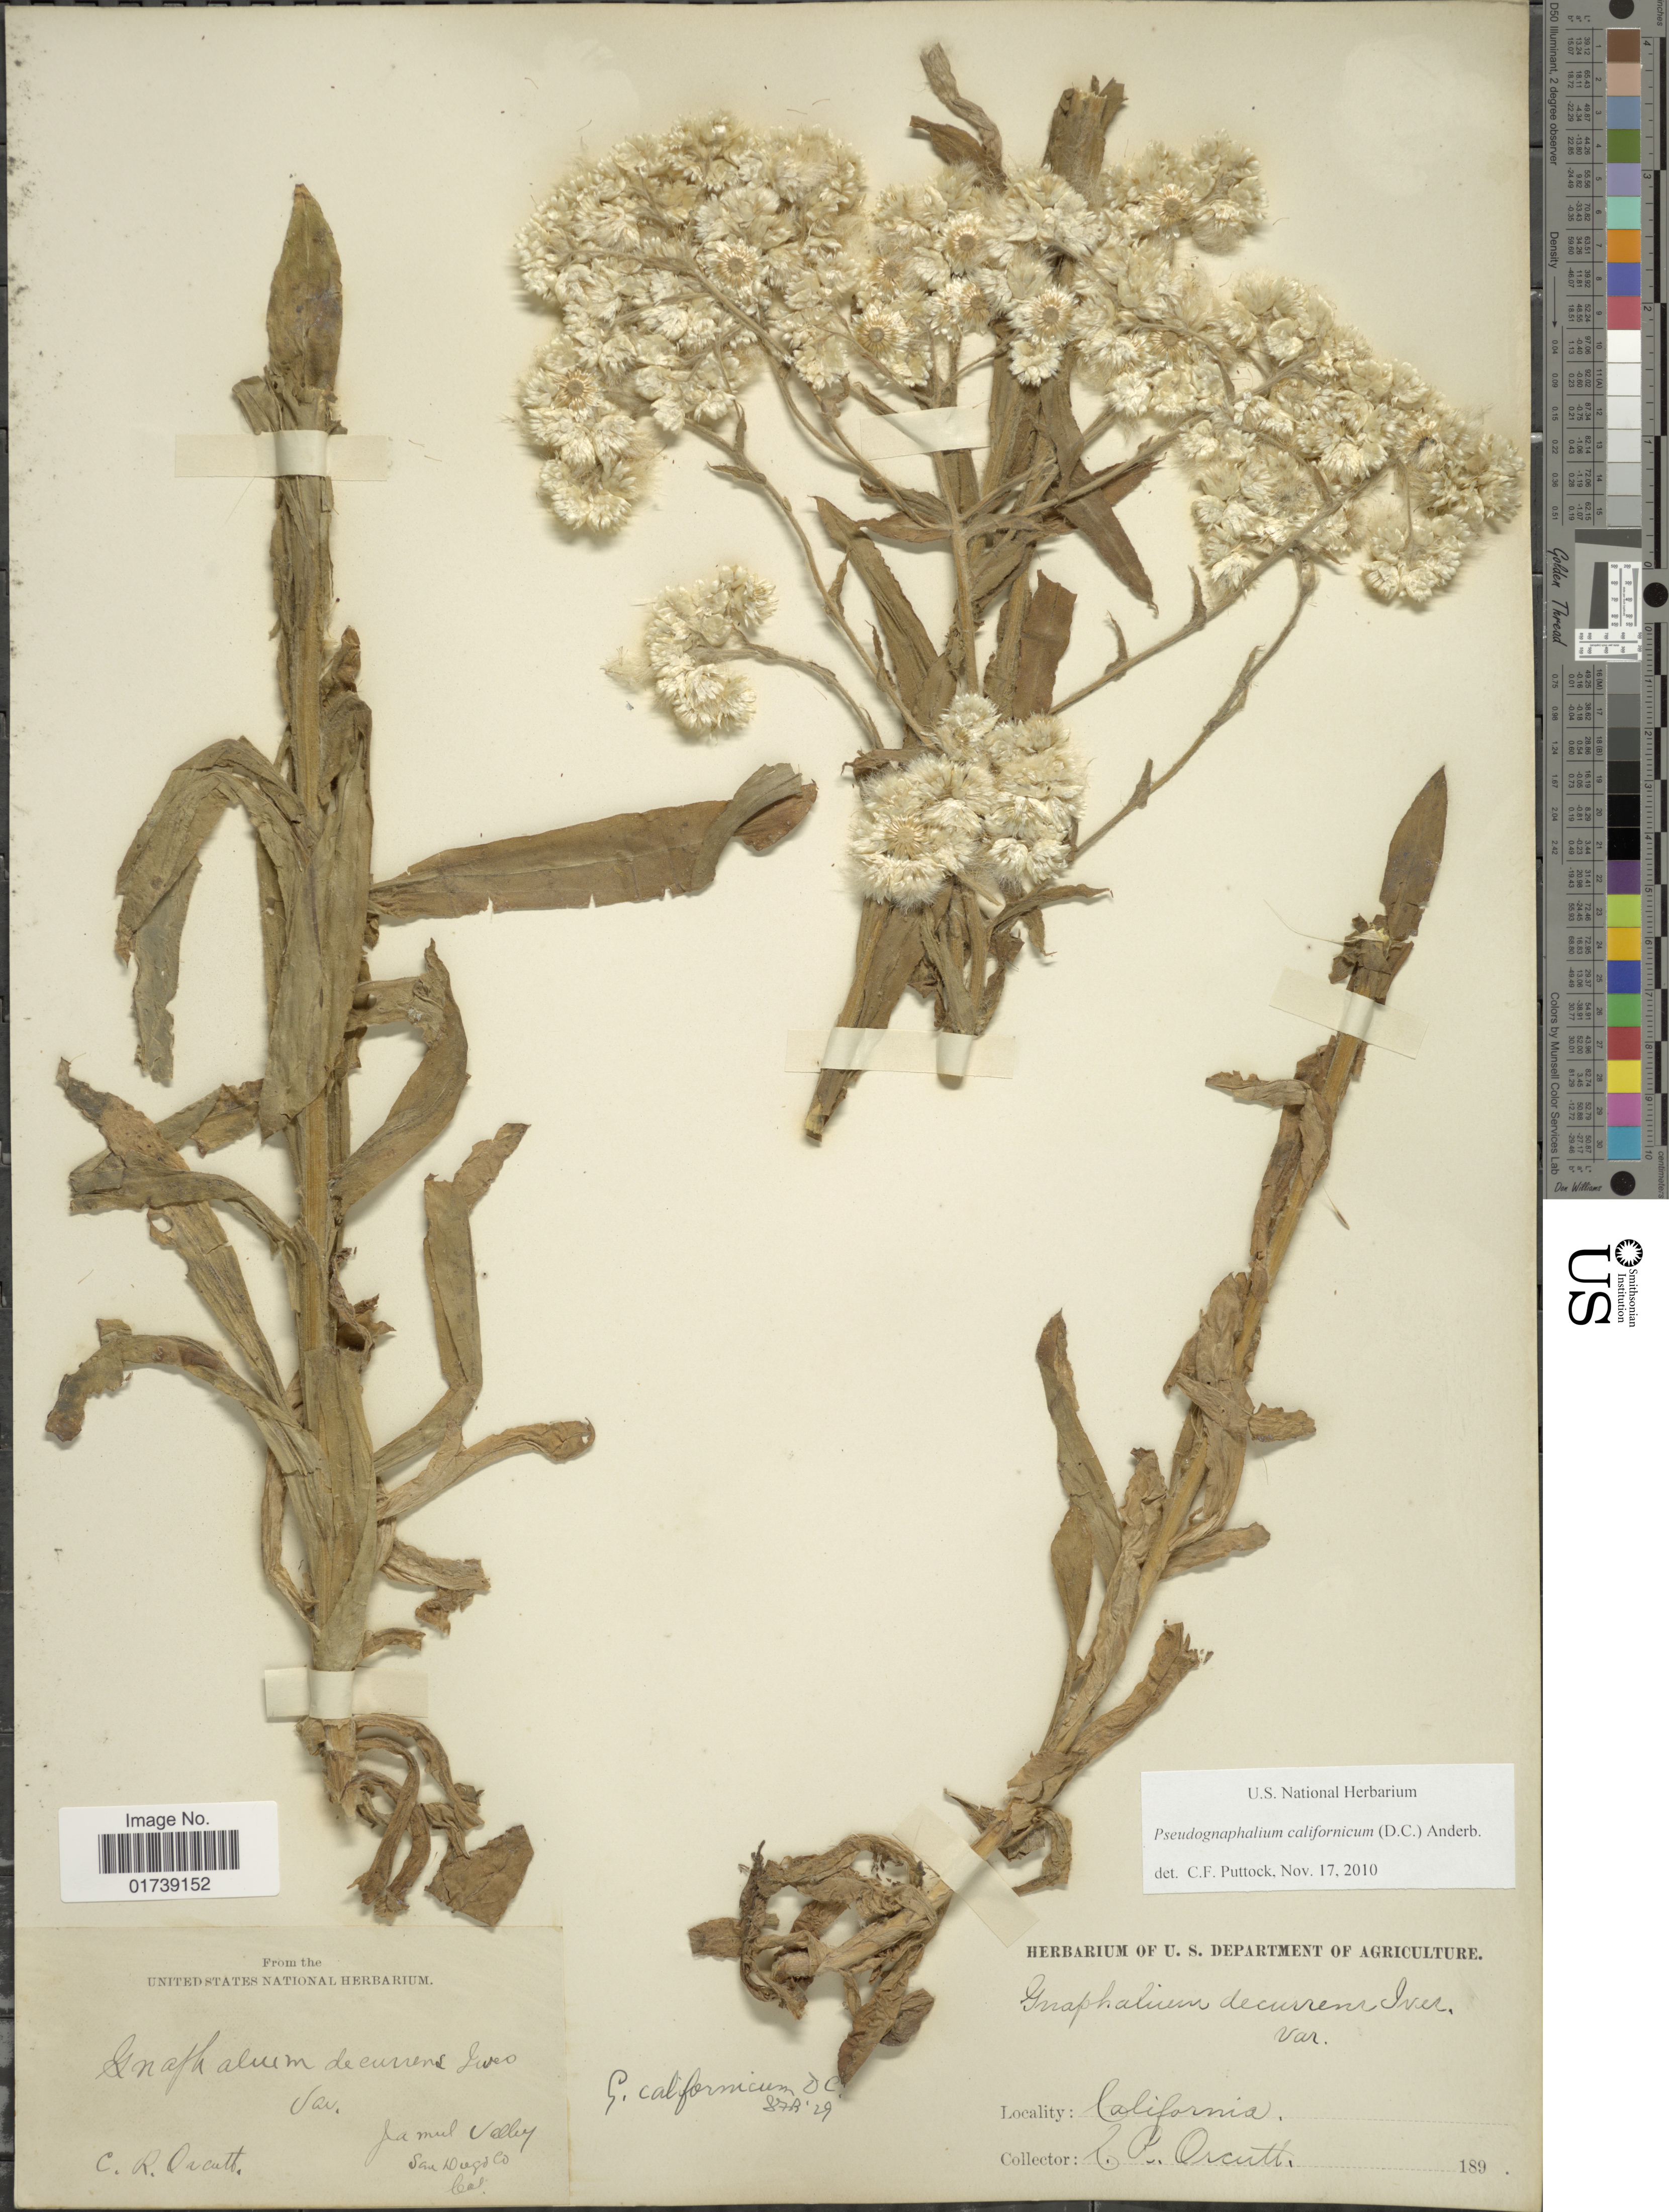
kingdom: Plantae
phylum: Tracheophyta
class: Magnoliopsida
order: Asterales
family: Asteraceae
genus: Pseudognaphalium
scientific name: Pseudognaphalium californicum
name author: (DC.) Anderb.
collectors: C. R. Orcutt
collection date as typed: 189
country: United States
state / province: California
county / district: San Diego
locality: Jamul Valley, San Diego Co.